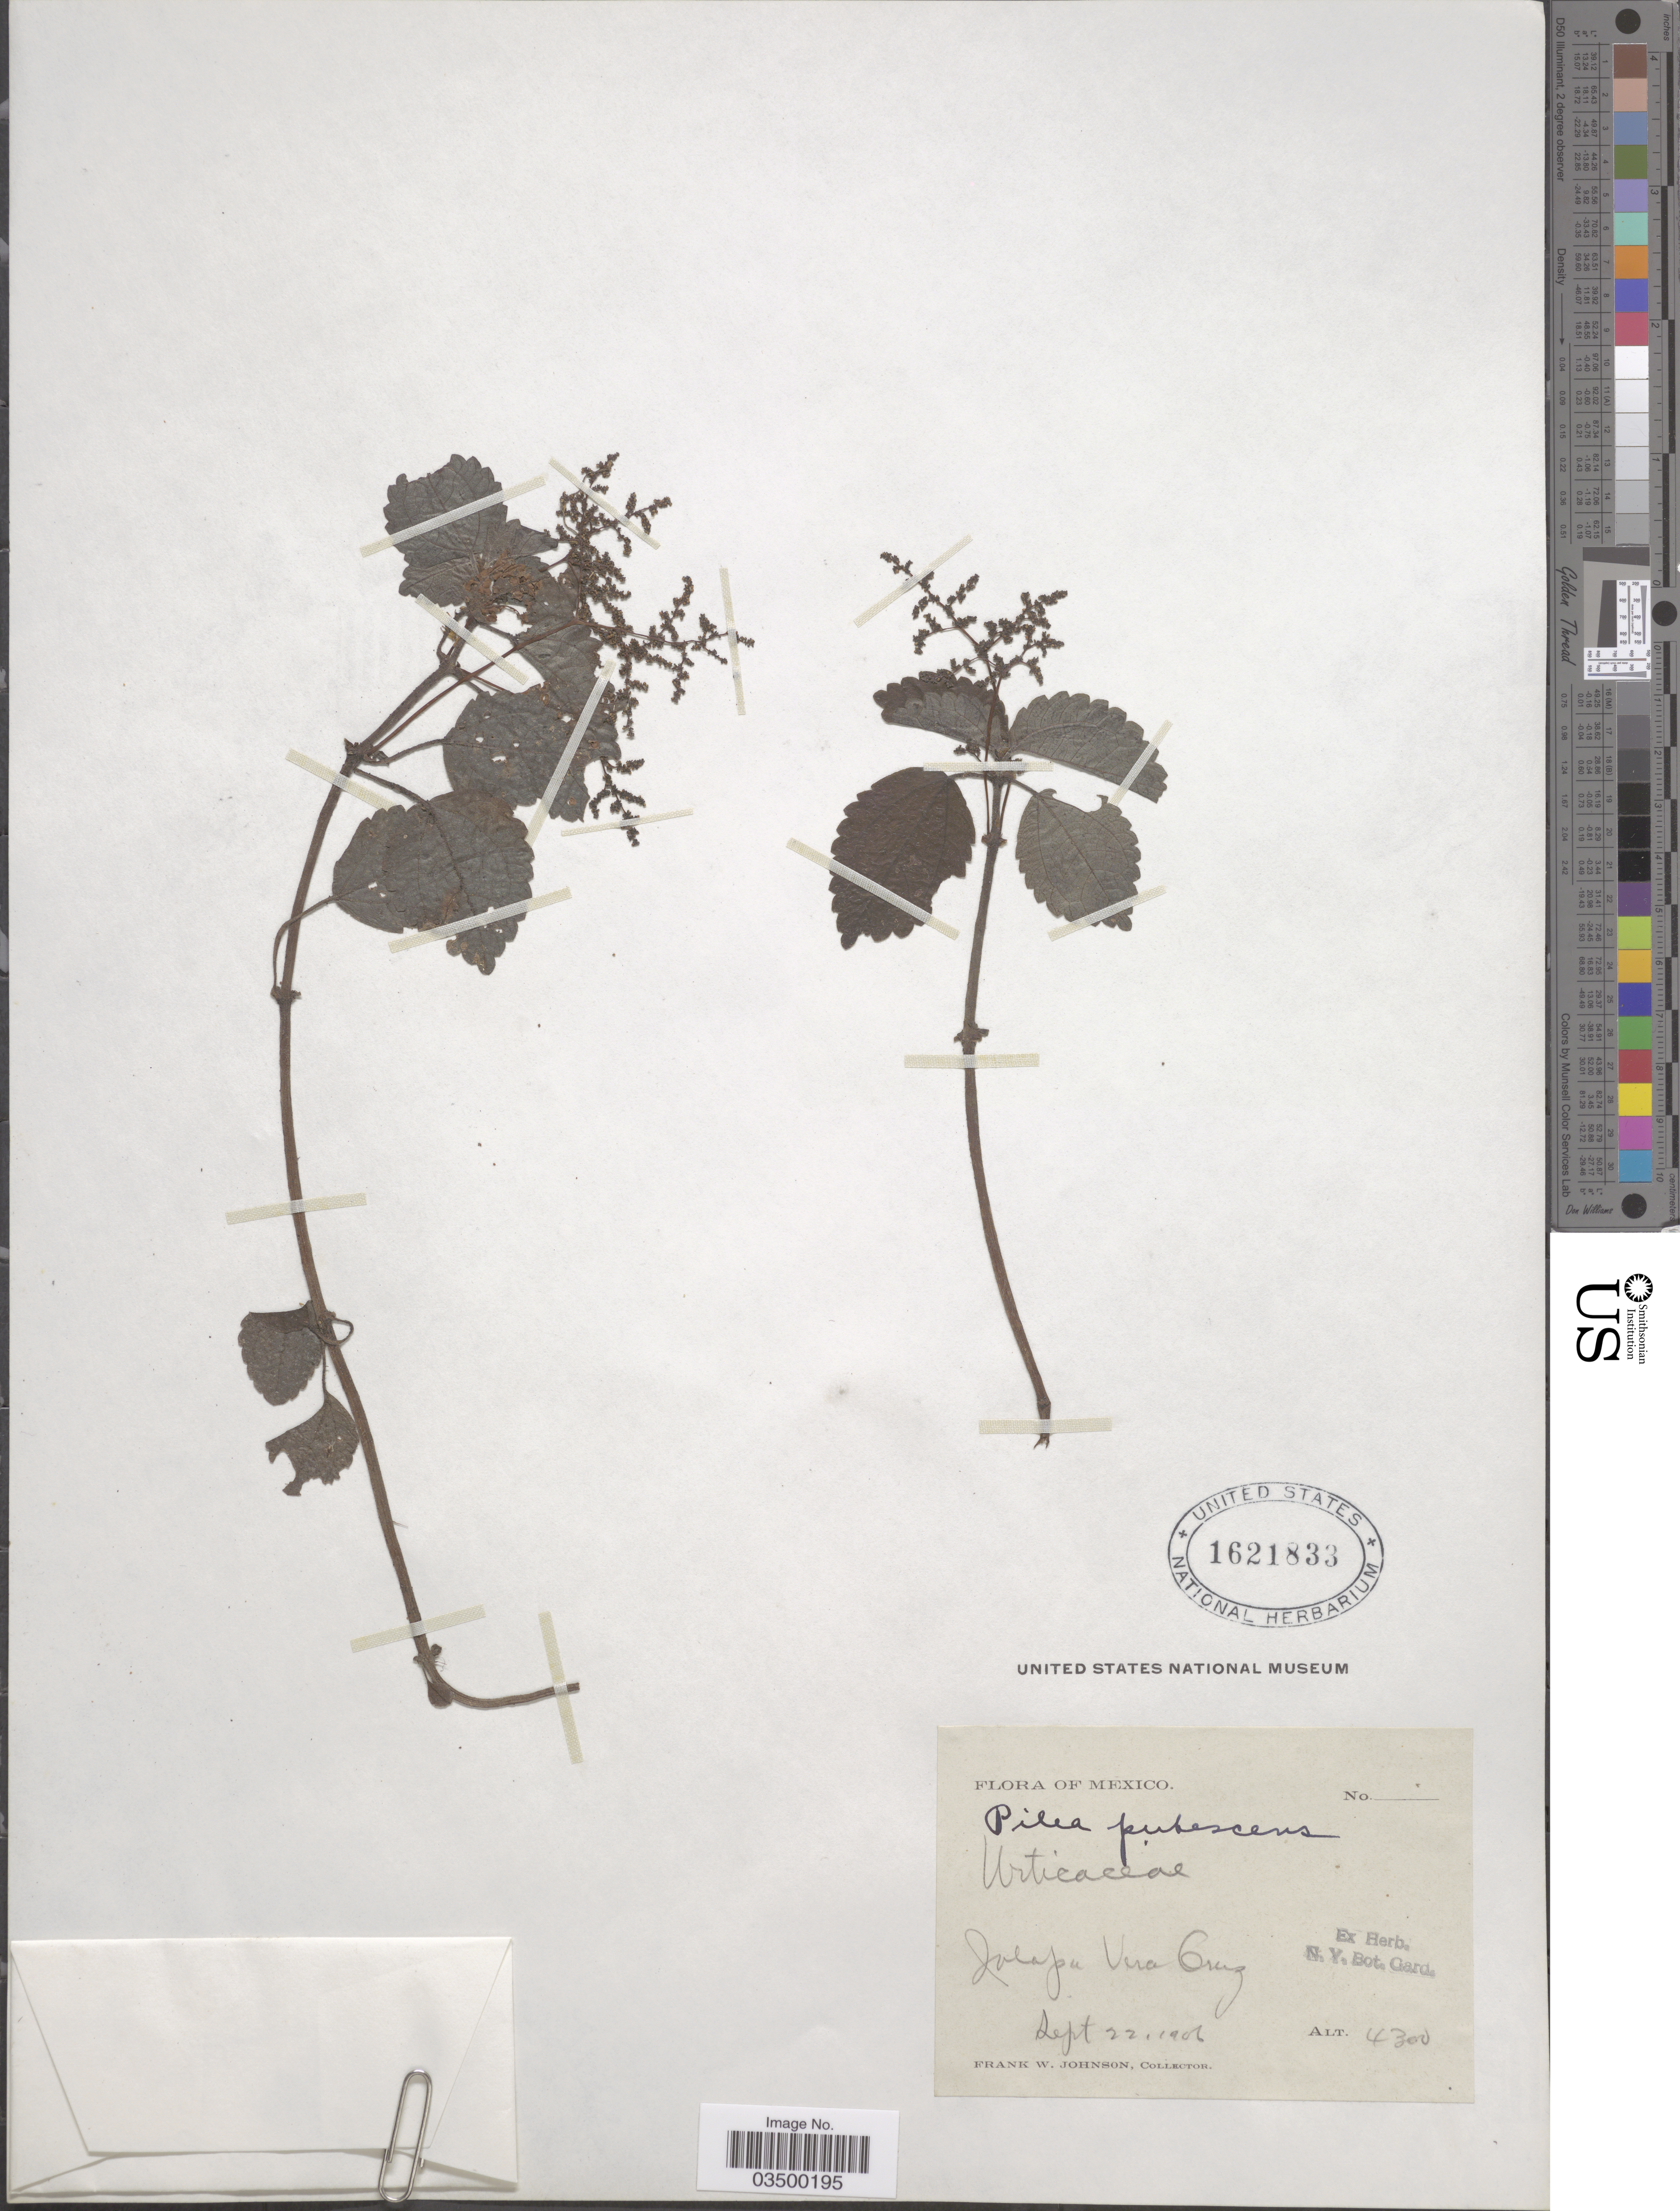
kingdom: Plantae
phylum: Tracheophyta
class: Magnoliopsida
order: Rosales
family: Urticaceae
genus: Pilea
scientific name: Pilea pubescens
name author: Liebm.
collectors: F. W. Johnson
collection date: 1906-09-22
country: Mexico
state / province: Veracruz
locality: Jalapa Vera Cruz.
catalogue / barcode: US 1621833